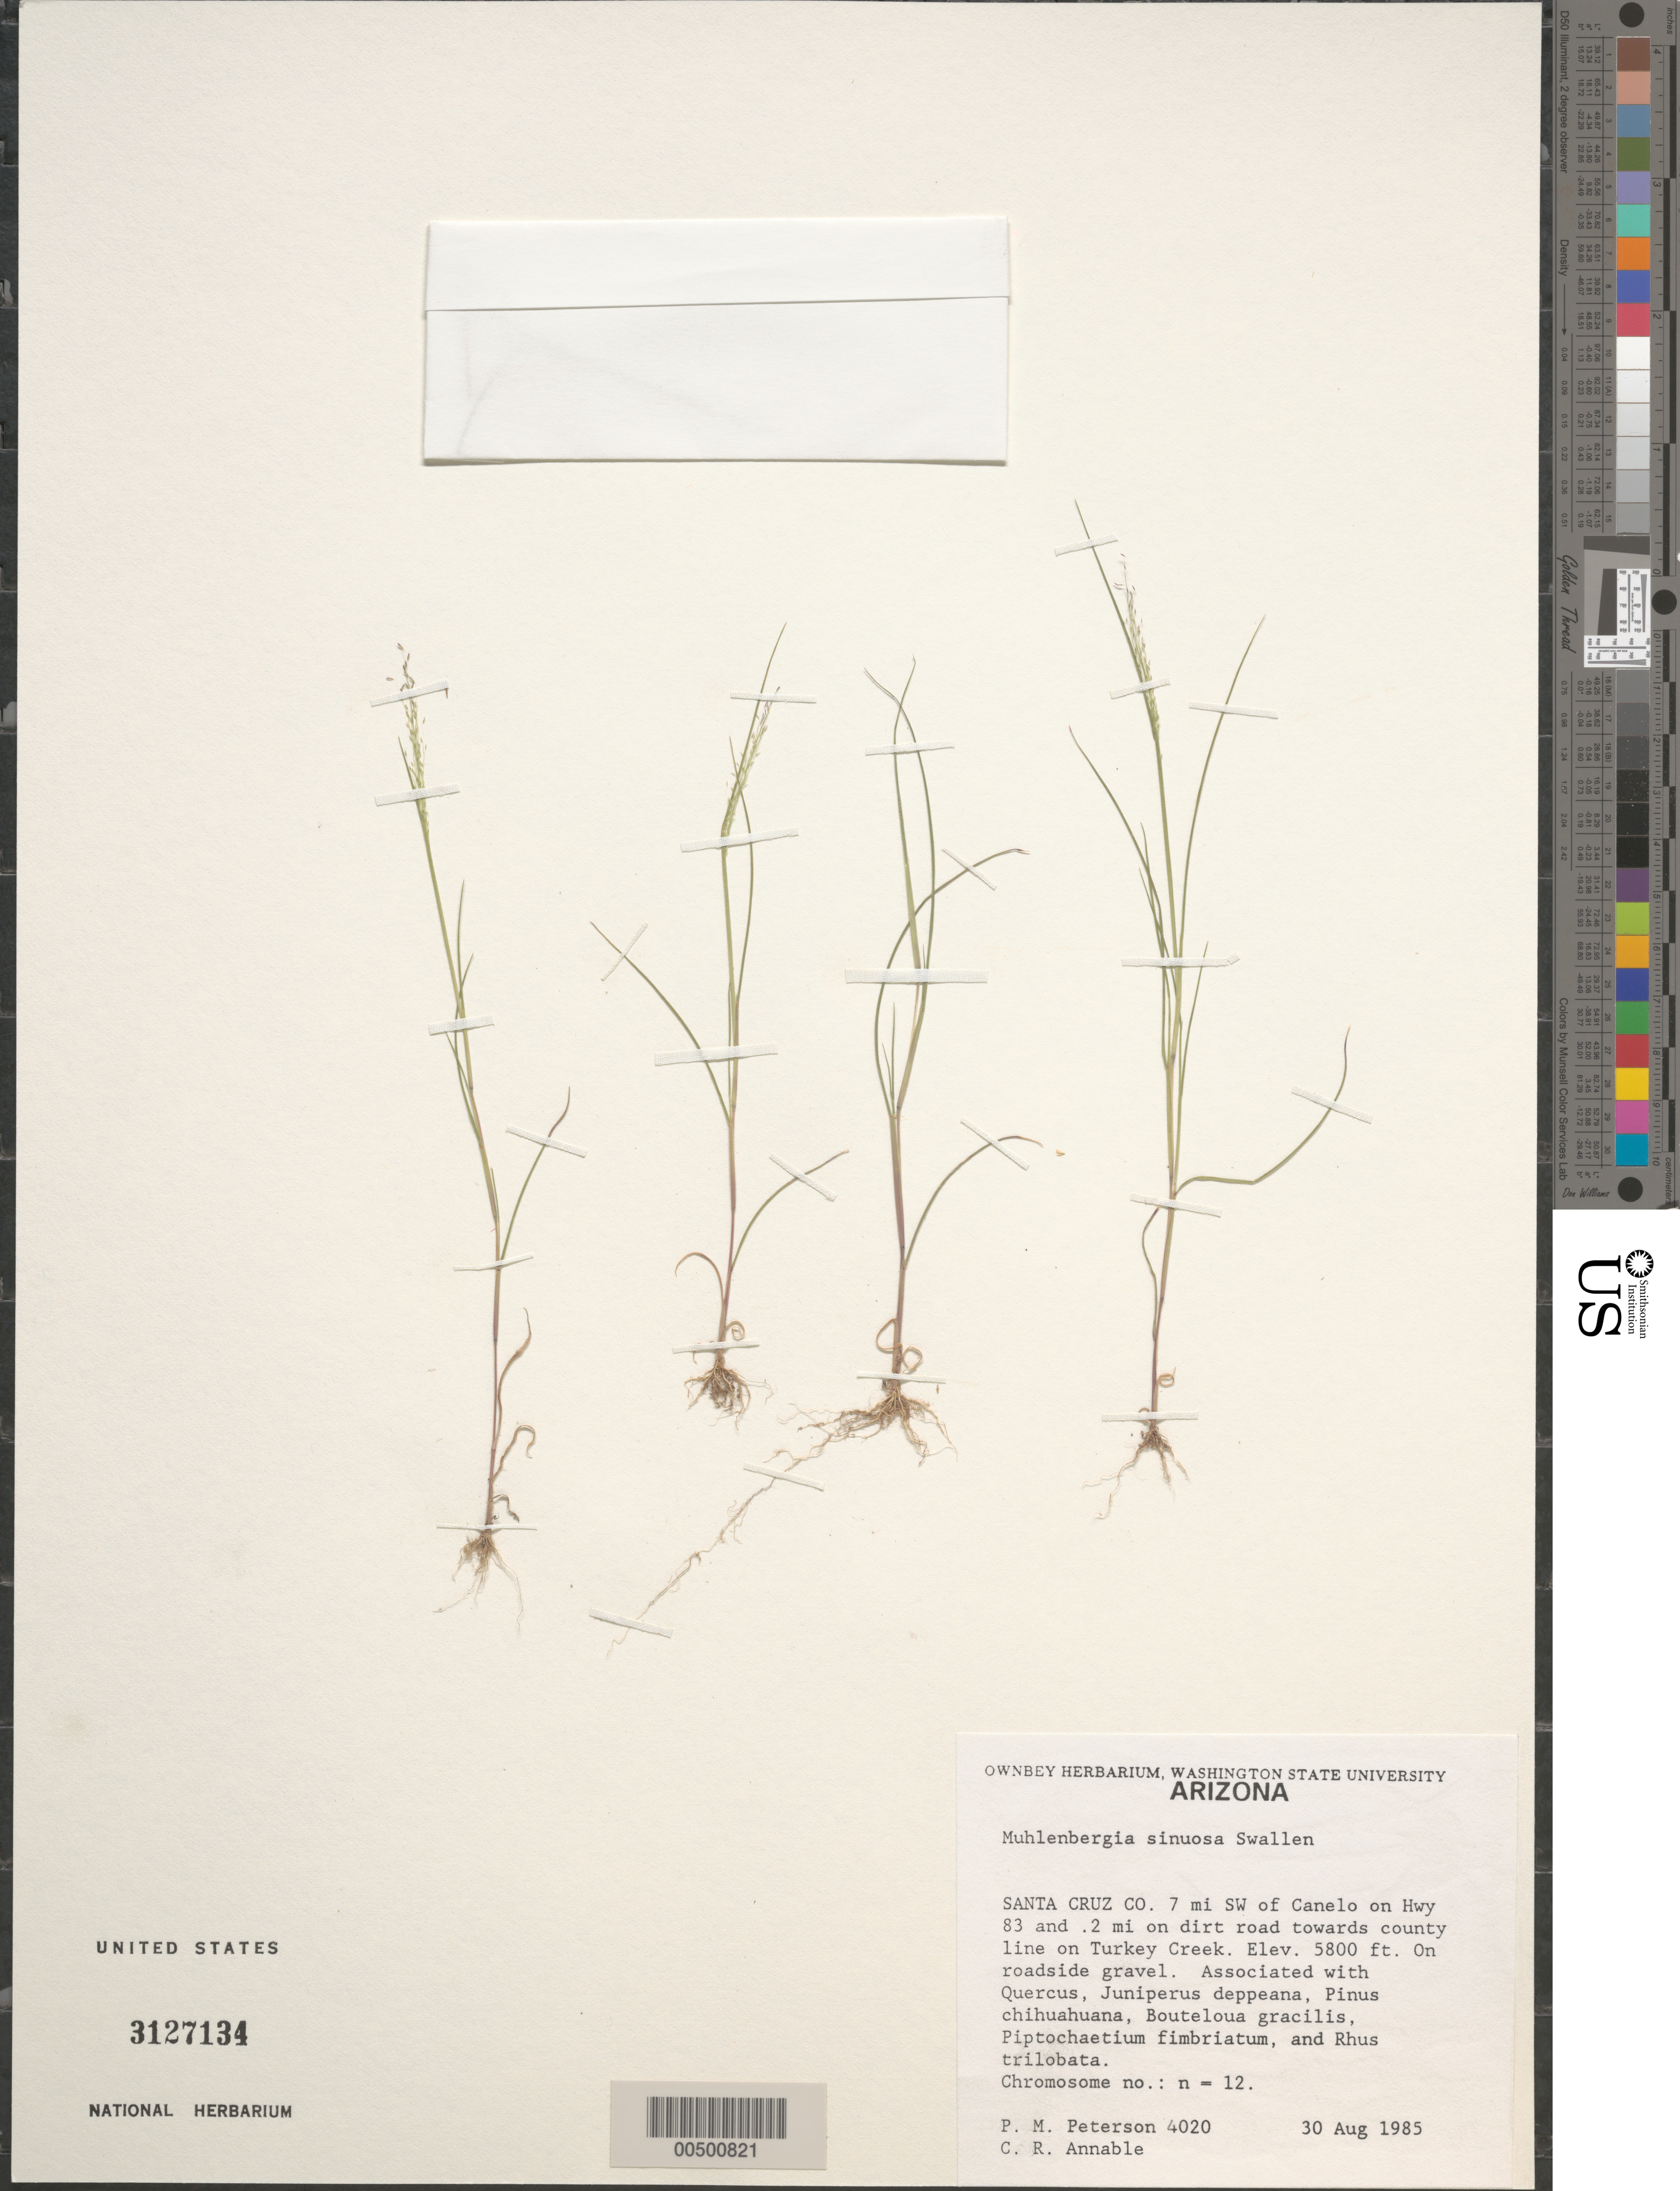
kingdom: Plantae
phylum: Tracheophyta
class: Liliopsida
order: Poales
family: Poaceae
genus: Muhlenbergia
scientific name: Muhlenbergia sinuosa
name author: Swallen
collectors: P. M. Peterson & C. R. Annable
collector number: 04020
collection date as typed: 30 Aug 1994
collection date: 1994-08-30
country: United States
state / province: Arizona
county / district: Santa Cruz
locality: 7 miles Southwest of Camelo on Hwy 83, 2 miles on dirt road towards county line on Turkey Creek. On roadside gravel.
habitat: Associates: Quercus sp., Juniperus deppeana, Pinus chihuahuana, Bouteloua gracilis, Piptochaetium fimbriatum +Rhus trilobata. Sandy soil, open areas.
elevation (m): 1768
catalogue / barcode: US 3127134